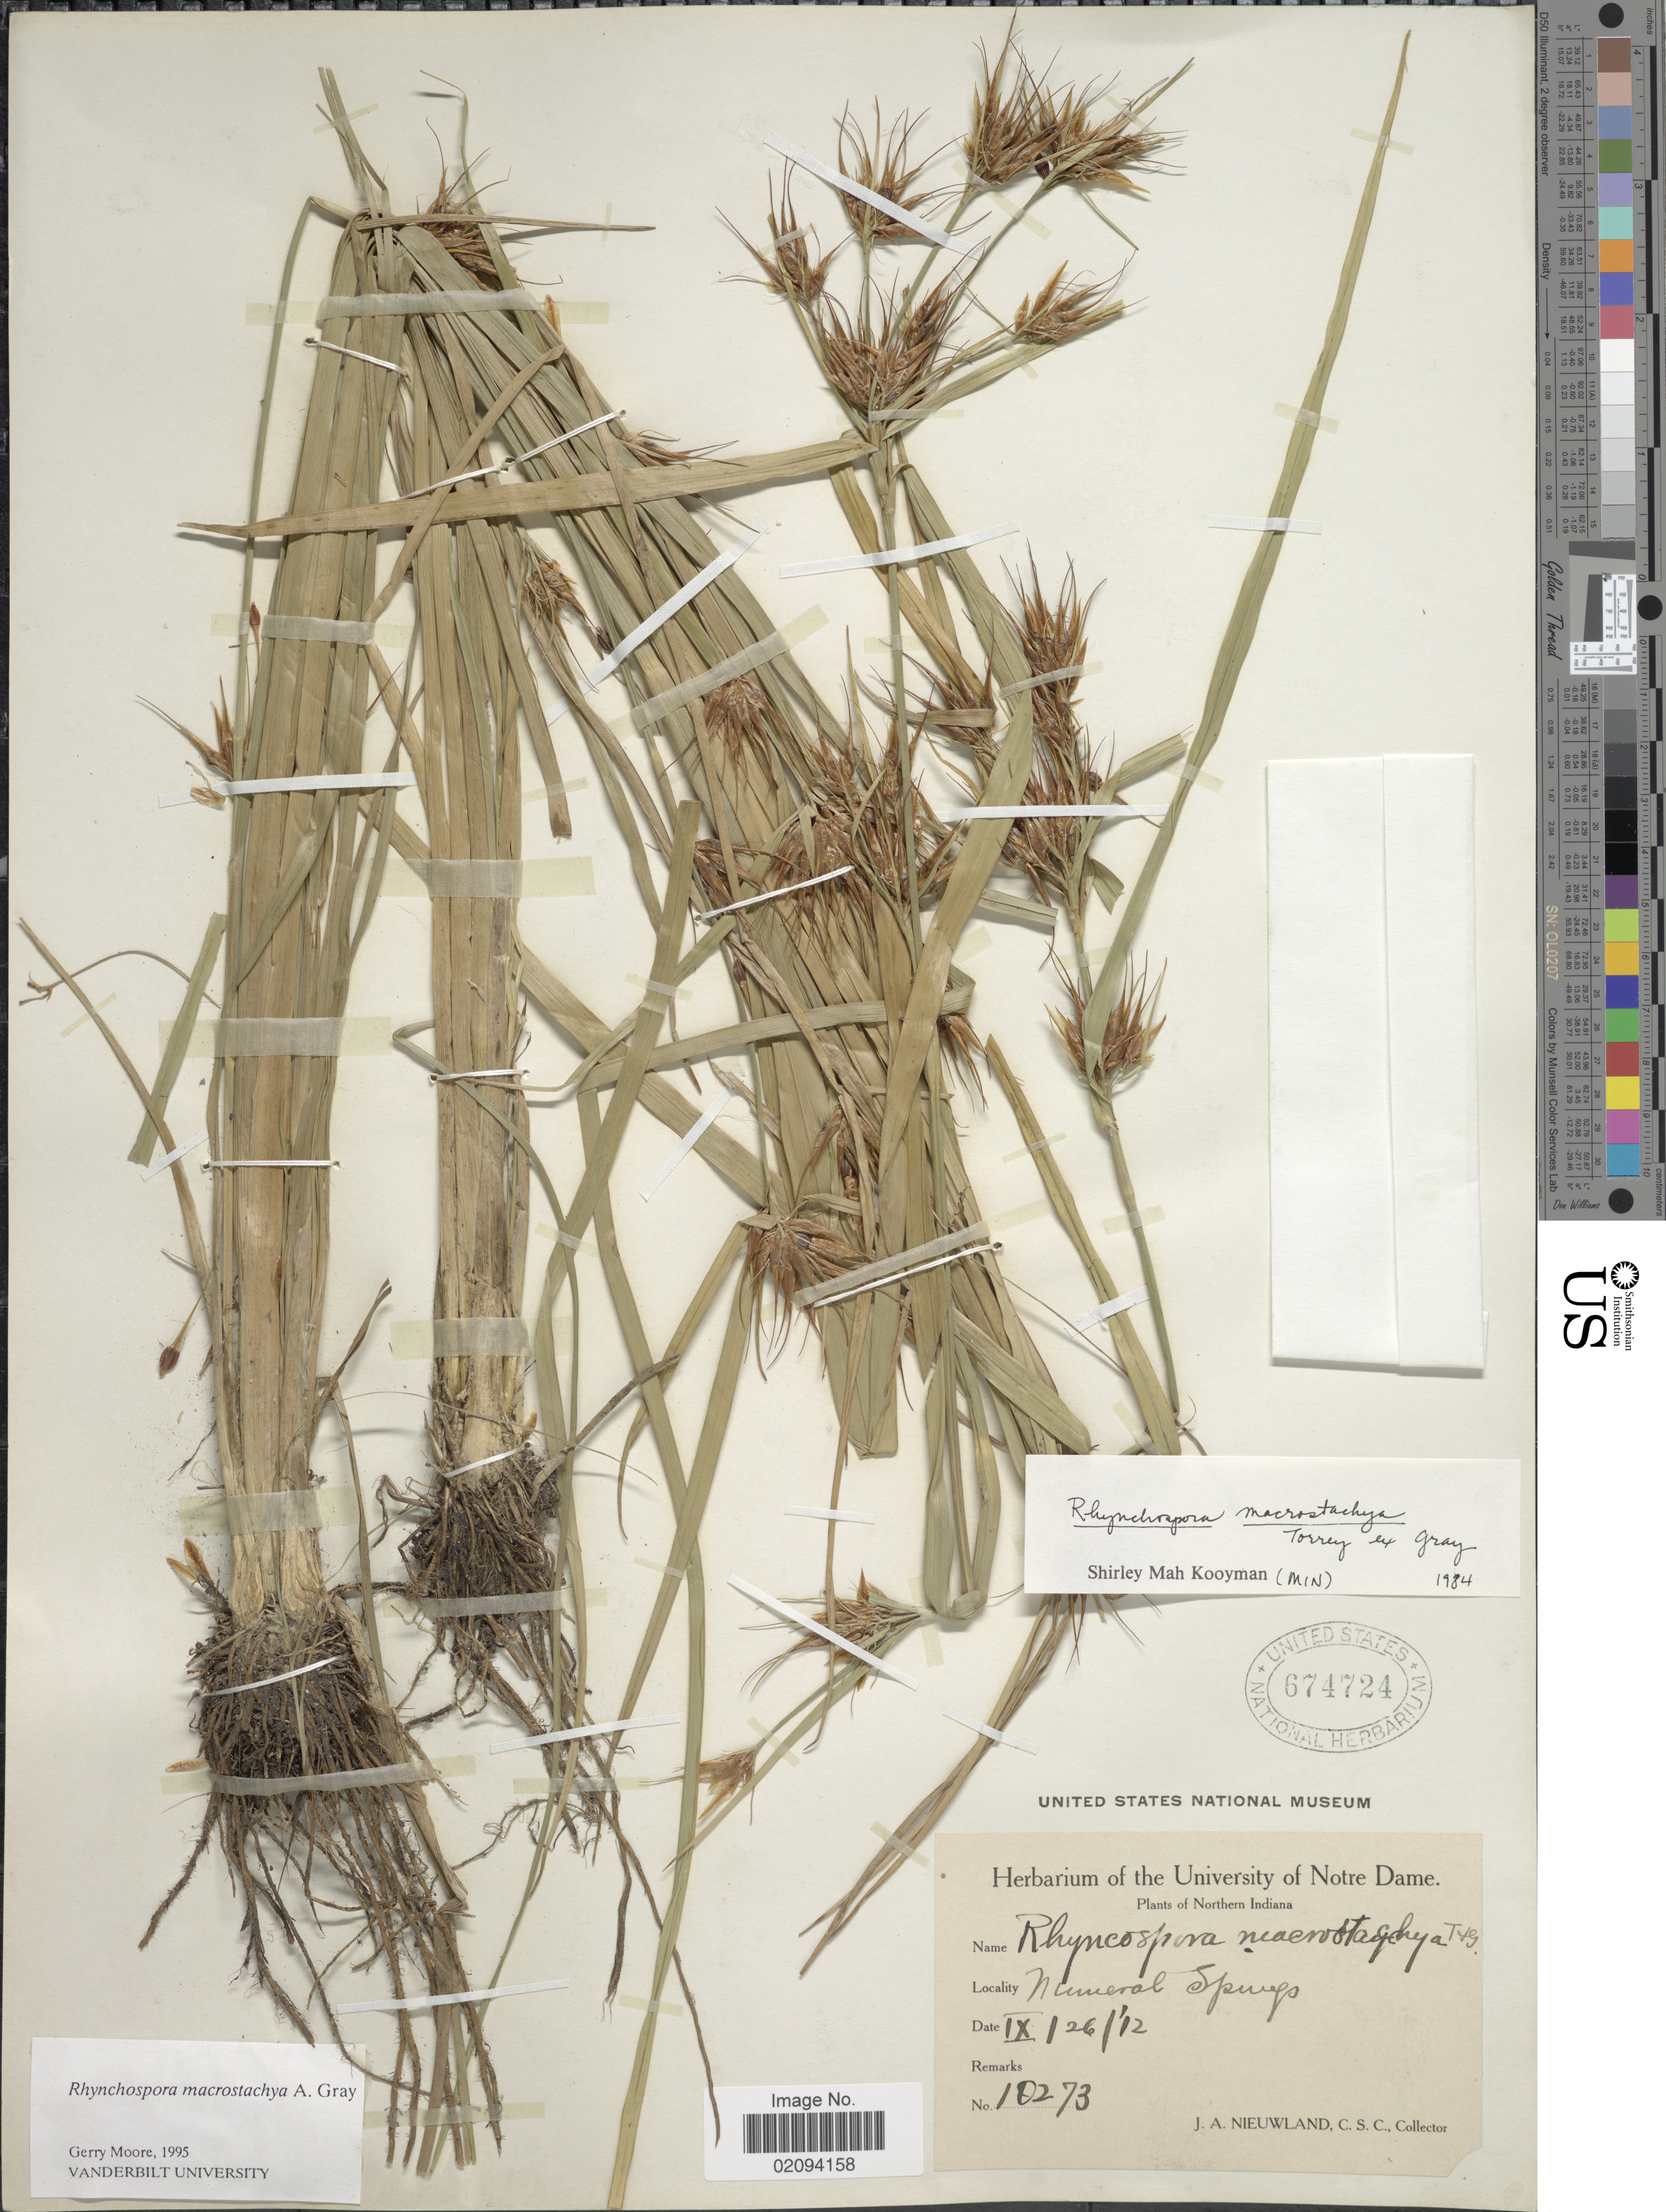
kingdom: Plantae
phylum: Tracheophyta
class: Liliopsida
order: Poales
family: Cyperaceae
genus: Rhynchospora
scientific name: Rhynchospora macrostachya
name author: Torr. ex A. Gray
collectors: J. A. Nieuwland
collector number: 10273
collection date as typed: Transcribed d/m/y: 26/9/12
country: United States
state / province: Indiana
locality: Northern Indiana. Numeral Springs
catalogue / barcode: US 674724